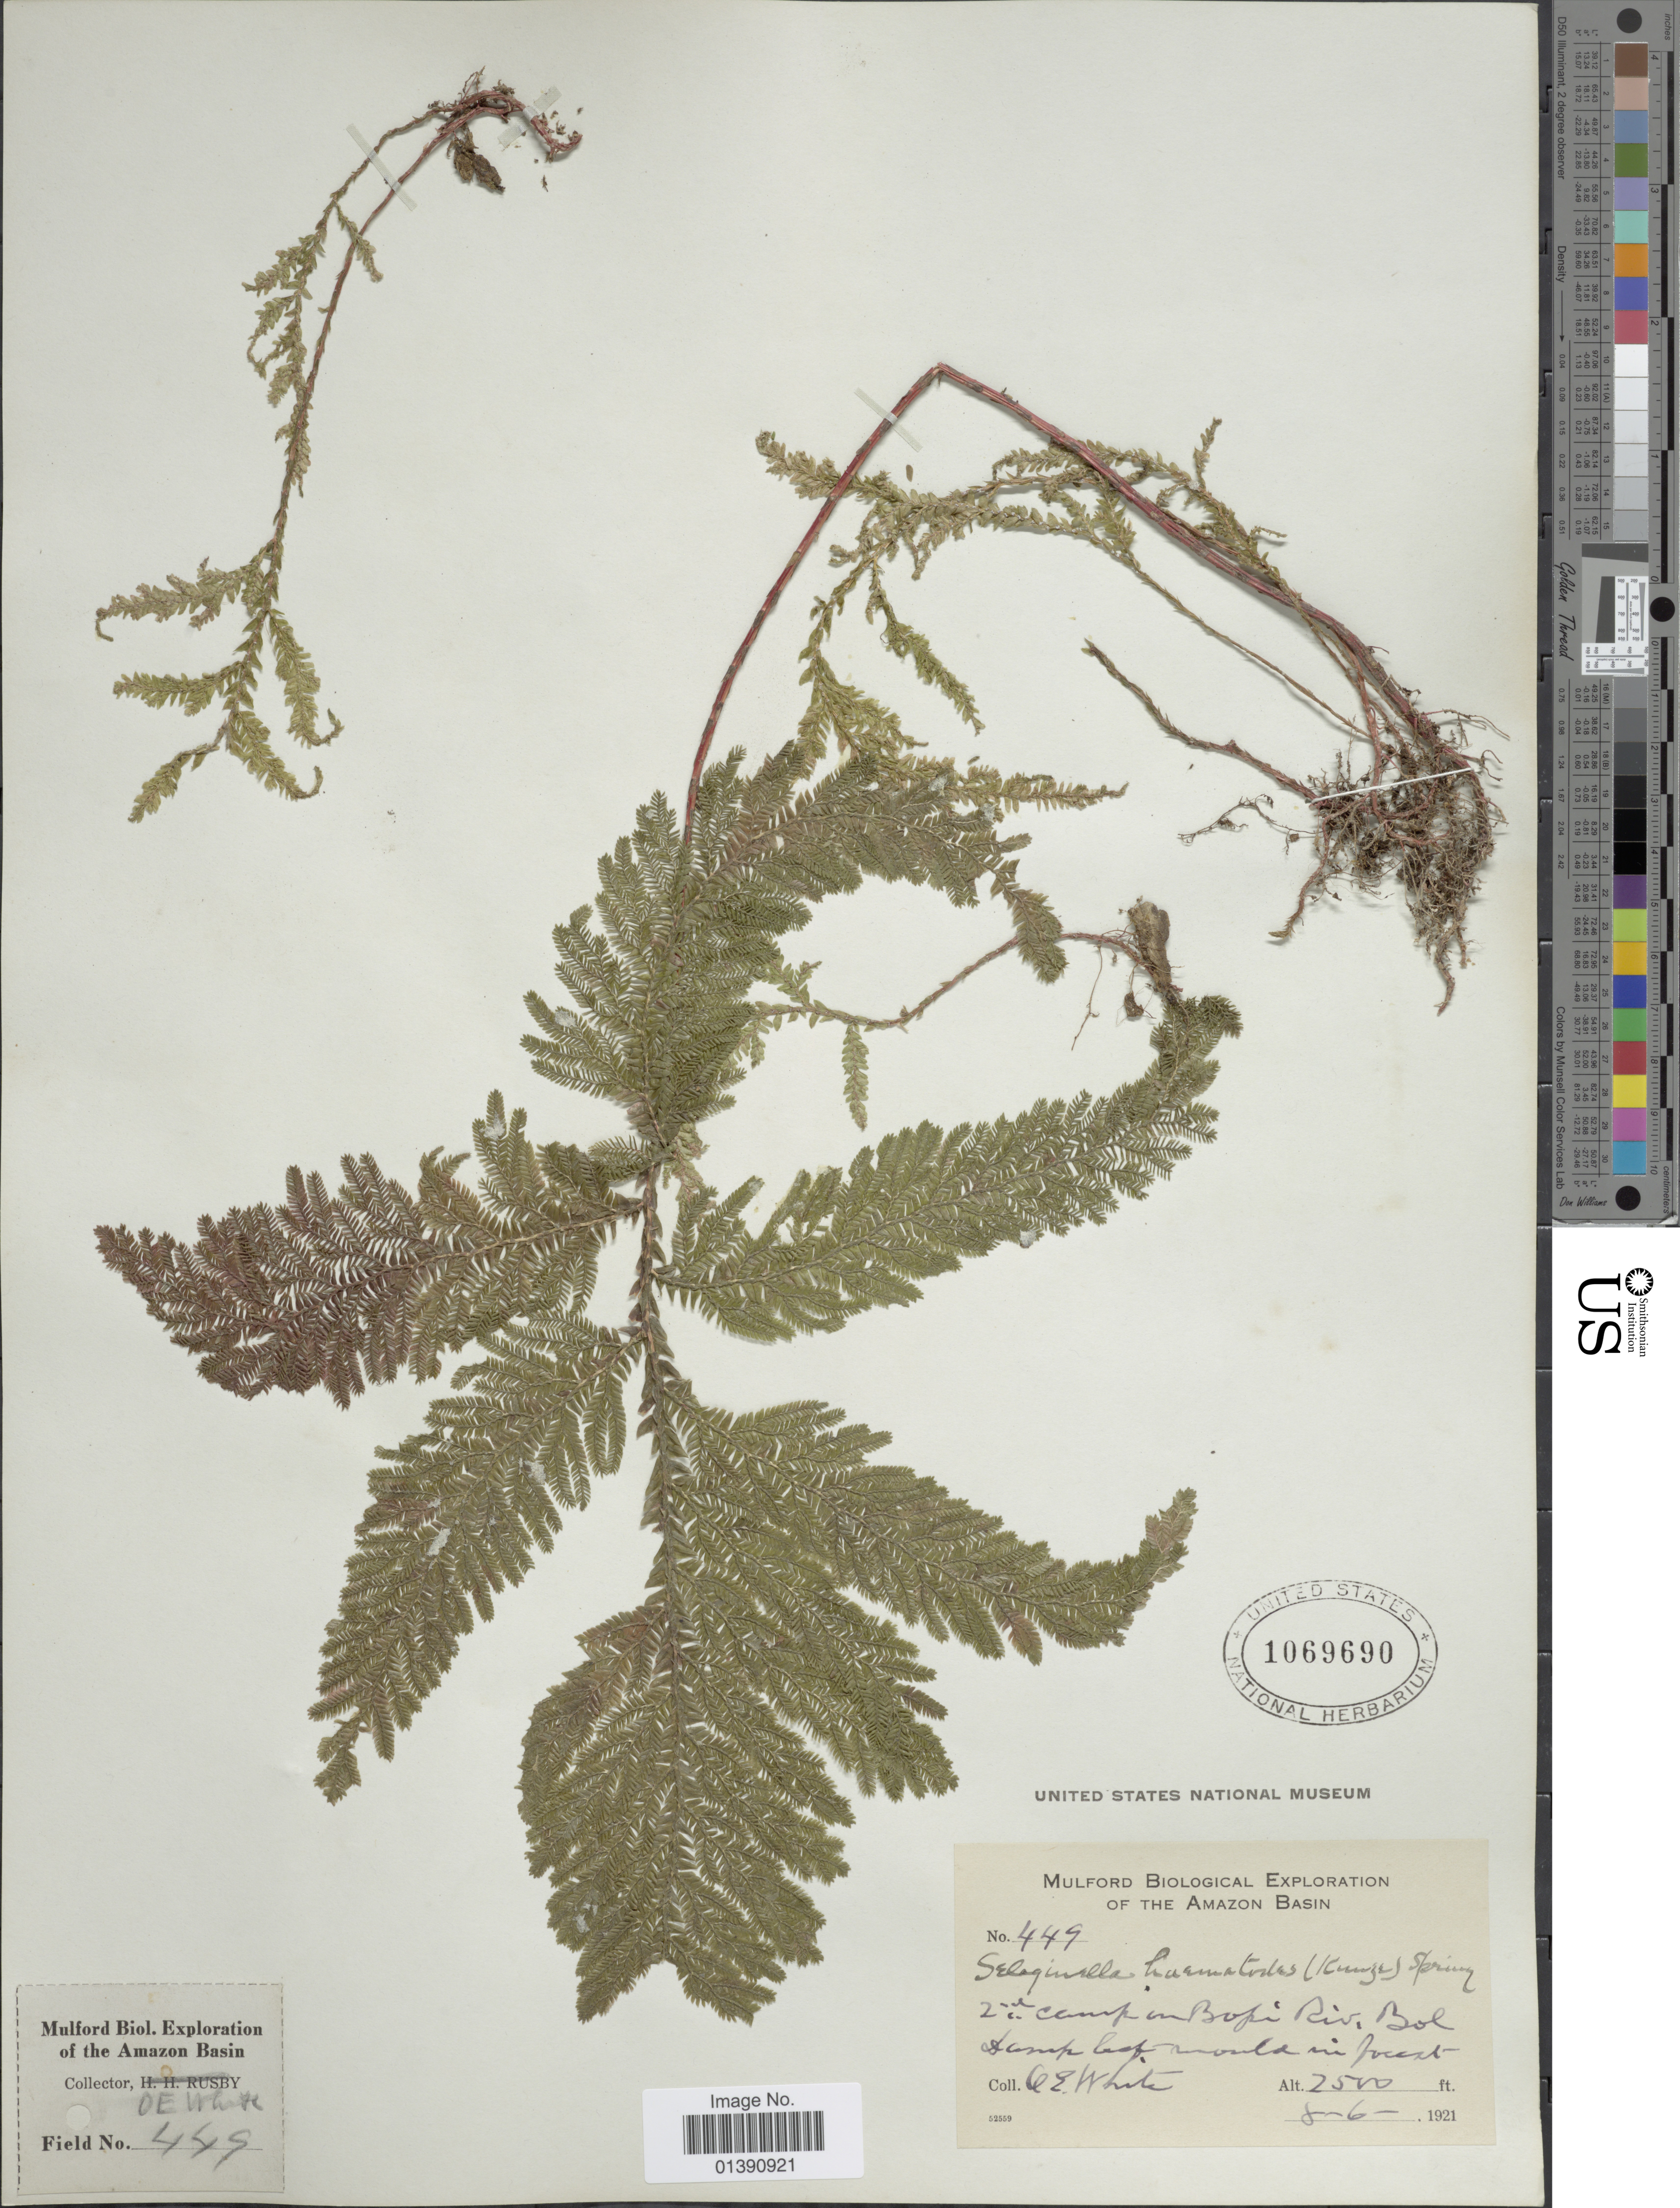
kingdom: Plantae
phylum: Tracheophyta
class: Lycopodiopsida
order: Selaginellales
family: Selaginellaceae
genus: Selaginella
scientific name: Selaginella haematodes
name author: (Kunze) Spring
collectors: O. E. White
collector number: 449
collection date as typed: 8-6-1921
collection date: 1921-08-06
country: Bolivia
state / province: La Paz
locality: Bopi River, 2nd camp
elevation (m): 762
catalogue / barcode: US 1069690